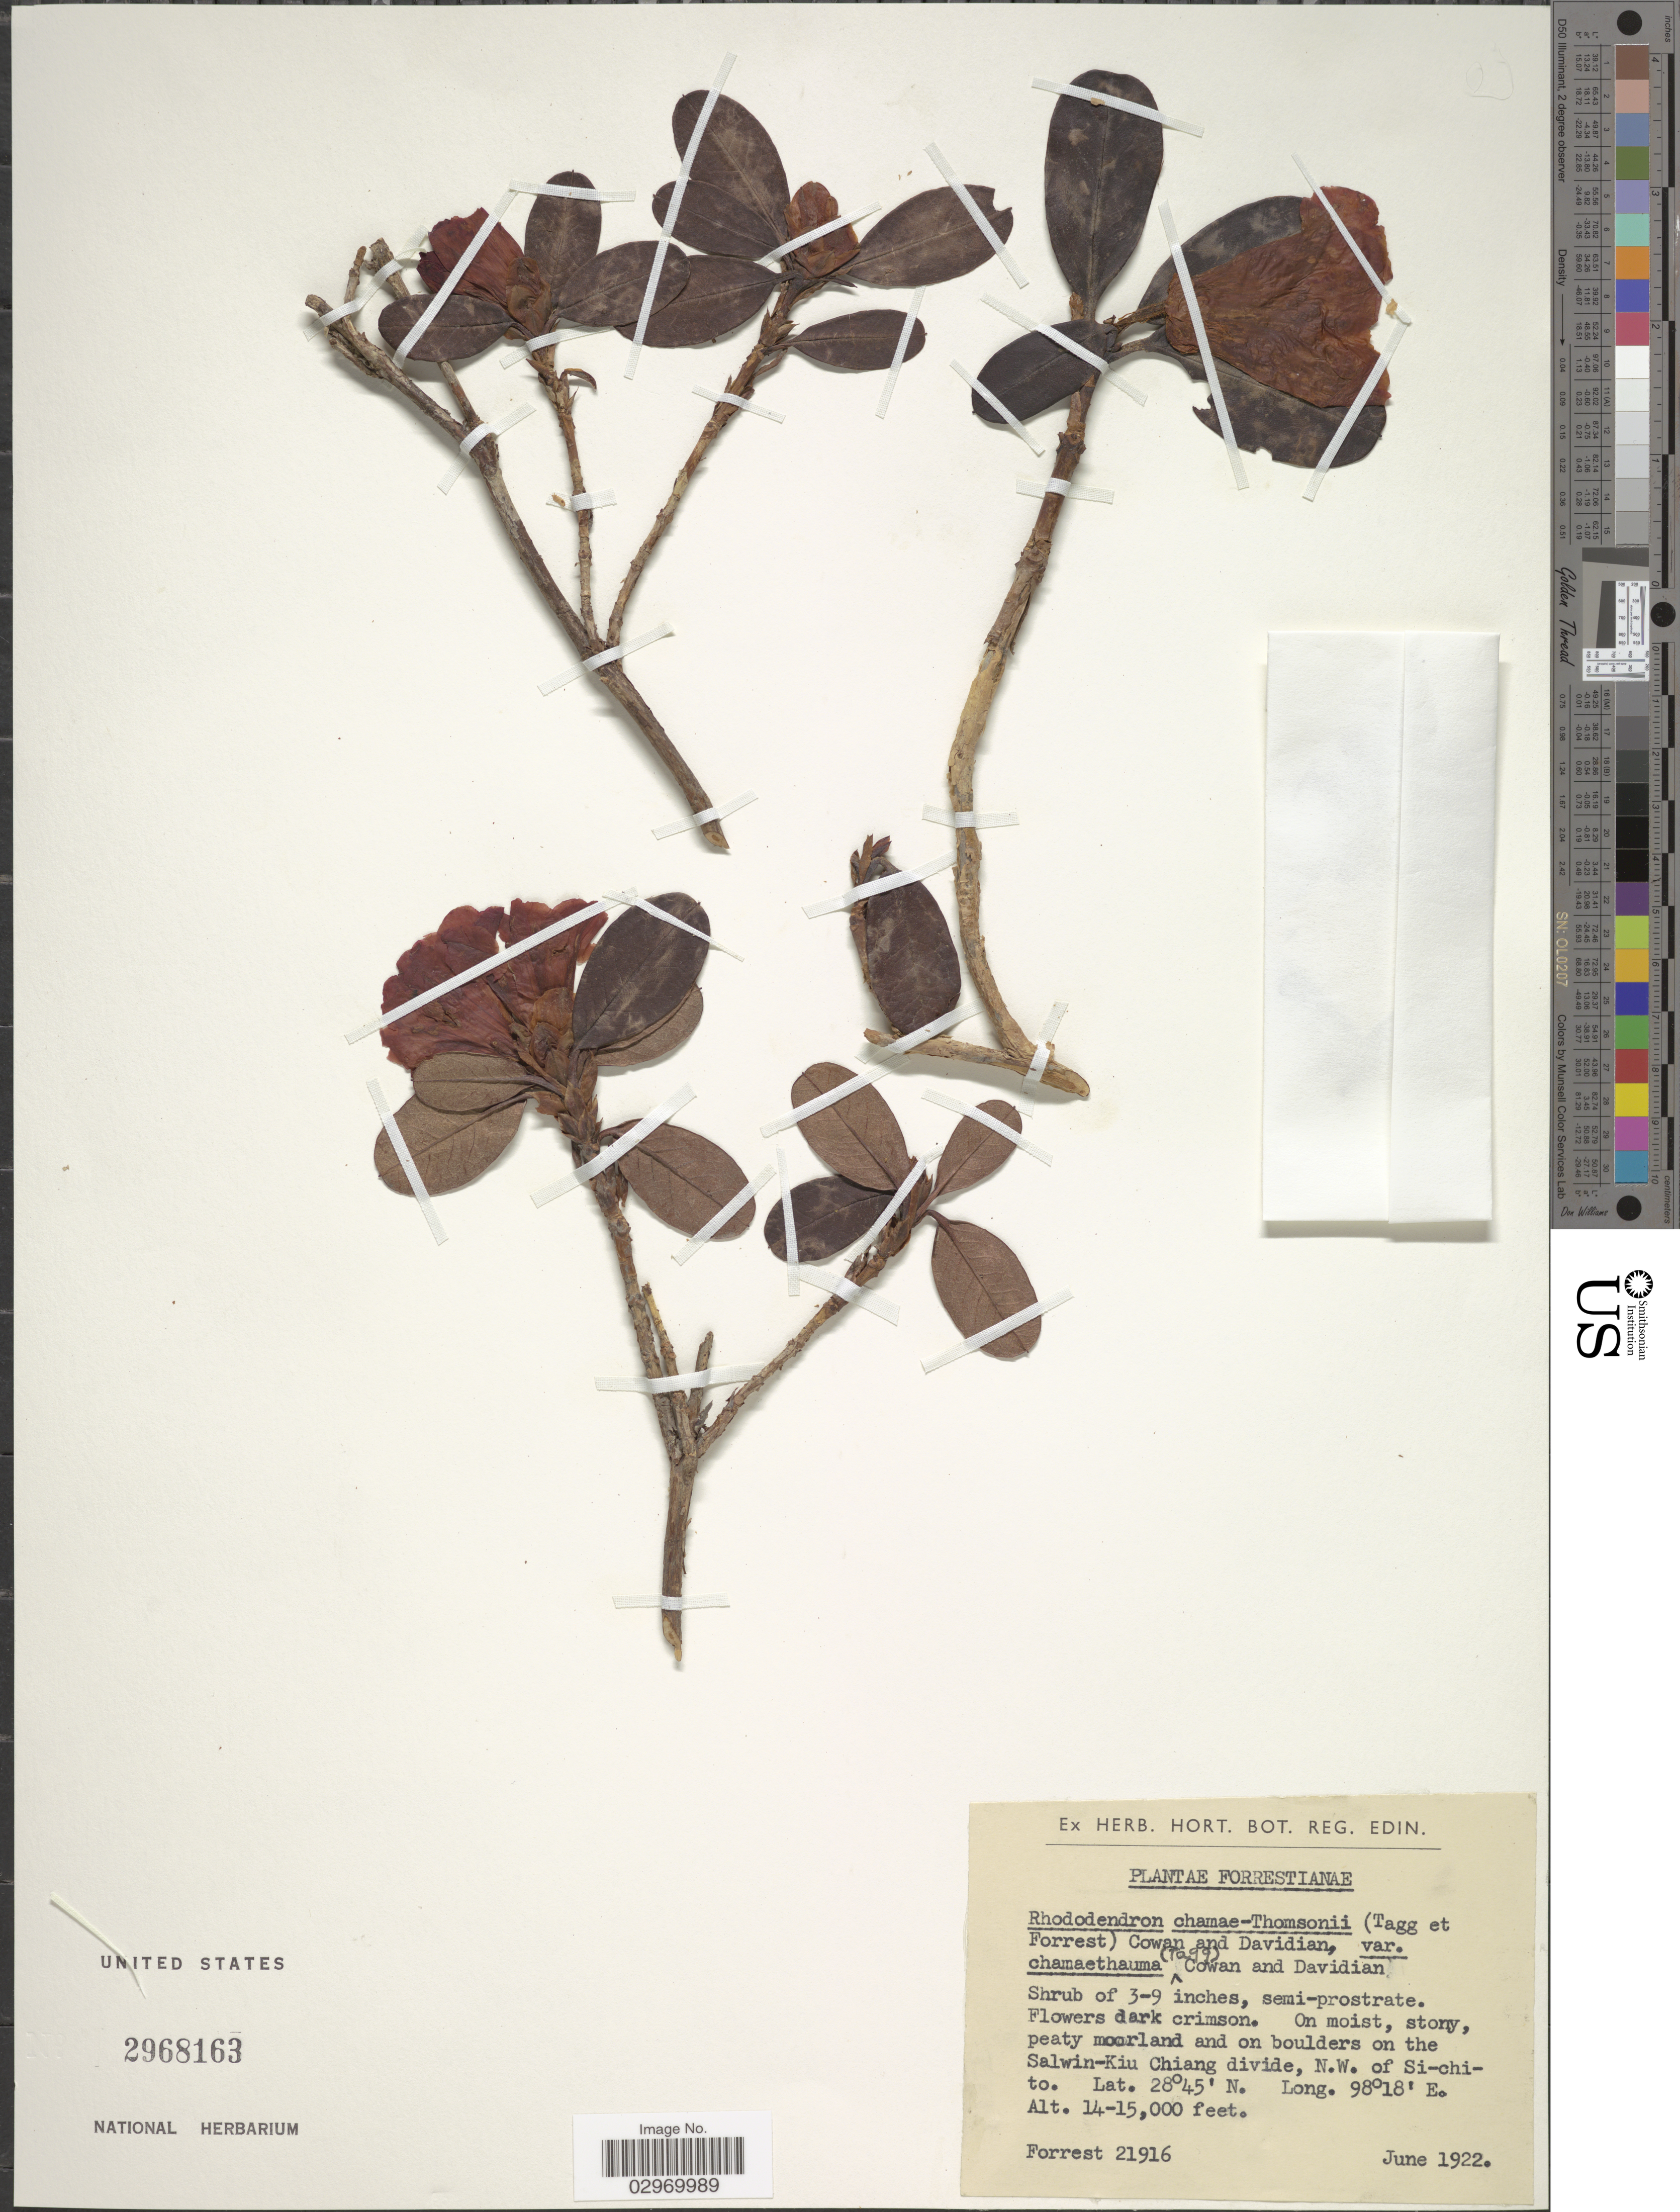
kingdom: Plantae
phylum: Tracheophyta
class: Magnoliopsida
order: Ericales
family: Ericaceae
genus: Rhododendron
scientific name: Rhododendron chamaethomsonii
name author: (Tagg) Cowan & Davidian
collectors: -. Forrest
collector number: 21916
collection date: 1922-06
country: China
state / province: Xizang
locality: On moist, stony, peaty moorland and on boulders on the Salwin-Kiu Chiang divide, N.W. of Si-chi-to.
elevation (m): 4267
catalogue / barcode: US 2968163